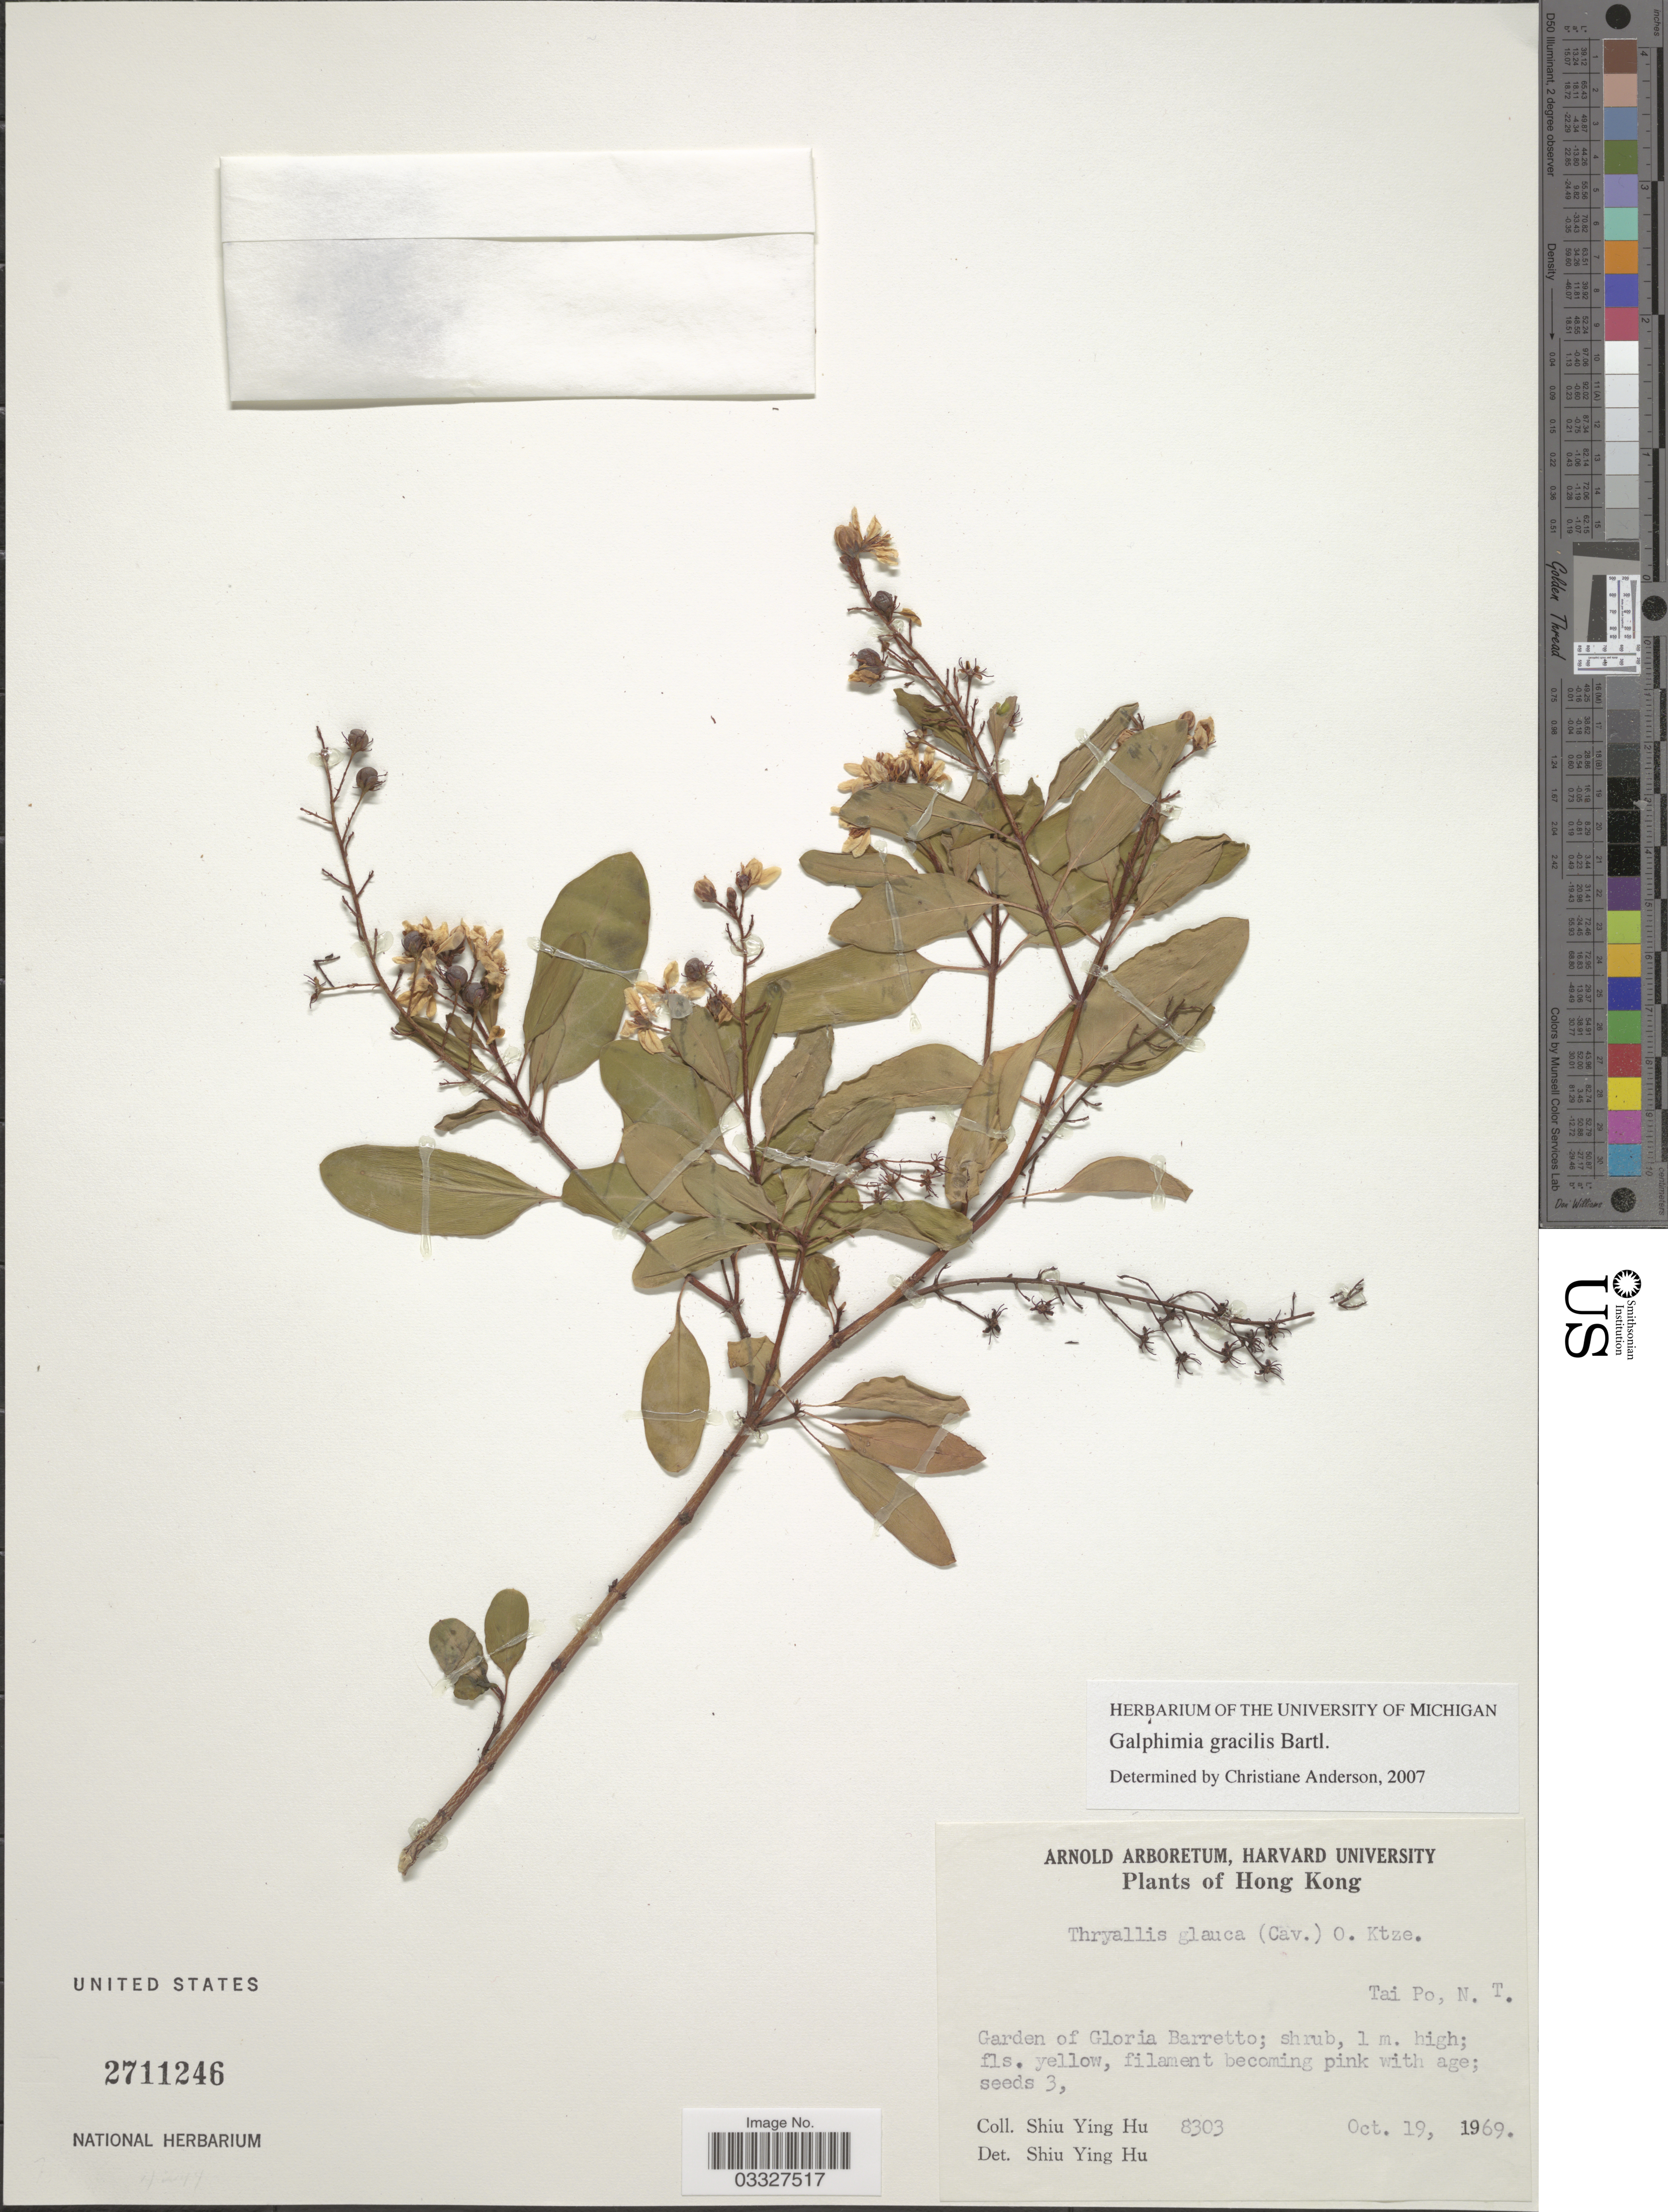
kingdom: Plantae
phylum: Tracheophyta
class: Magnoliopsida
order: Malpighiales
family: Malpighiaceae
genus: Galphimia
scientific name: Galphimia gracilis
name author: Bartl.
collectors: S. Y. Hu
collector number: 8303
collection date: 1969-10-19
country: China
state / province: Hong Kong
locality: Tai Po, N. T. Garden of Gloria Barretto.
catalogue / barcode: US 2711246